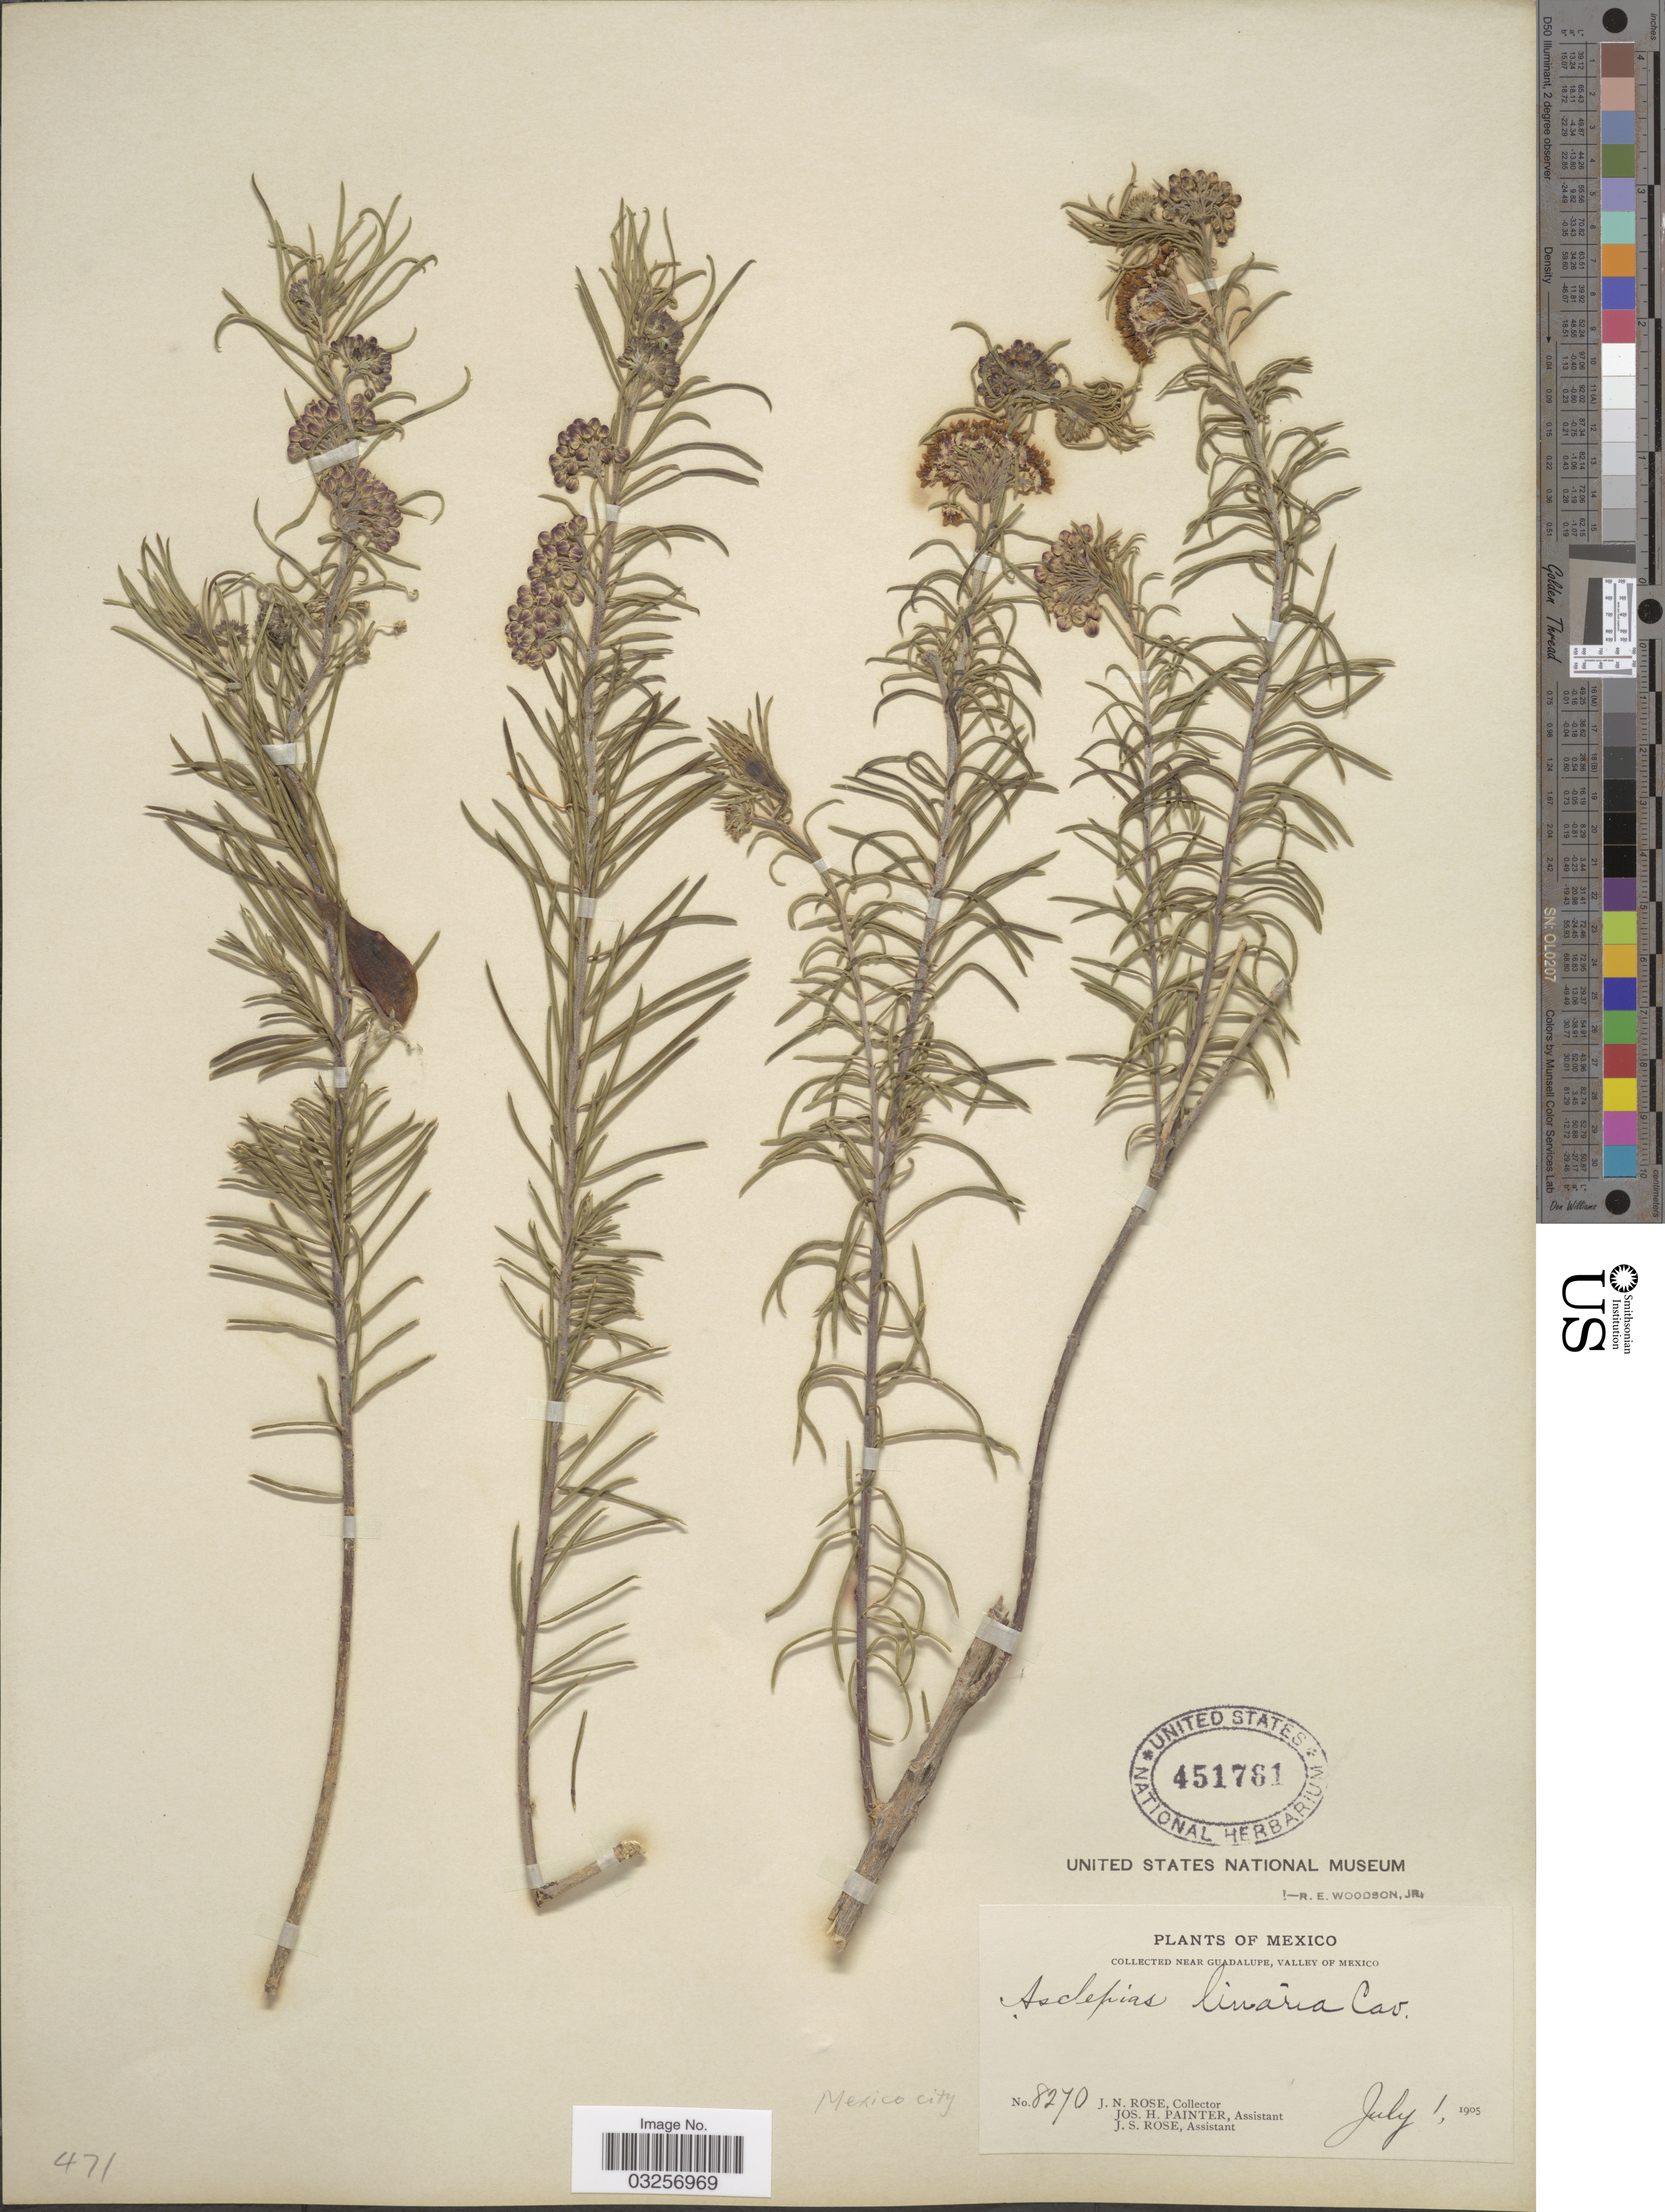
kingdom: Plantae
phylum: Tracheophyta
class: Magnoliopsida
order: Gentianales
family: Apocynaceae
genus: Asclepias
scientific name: Asclepias linaria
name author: Cav.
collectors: J. N. Rose, J. H. Painter & J. S. Rose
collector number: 8270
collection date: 1905-07-01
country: Mexico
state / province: México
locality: Near Guadalupe, valley of Mexico. Mexico City.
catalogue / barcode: US 451761